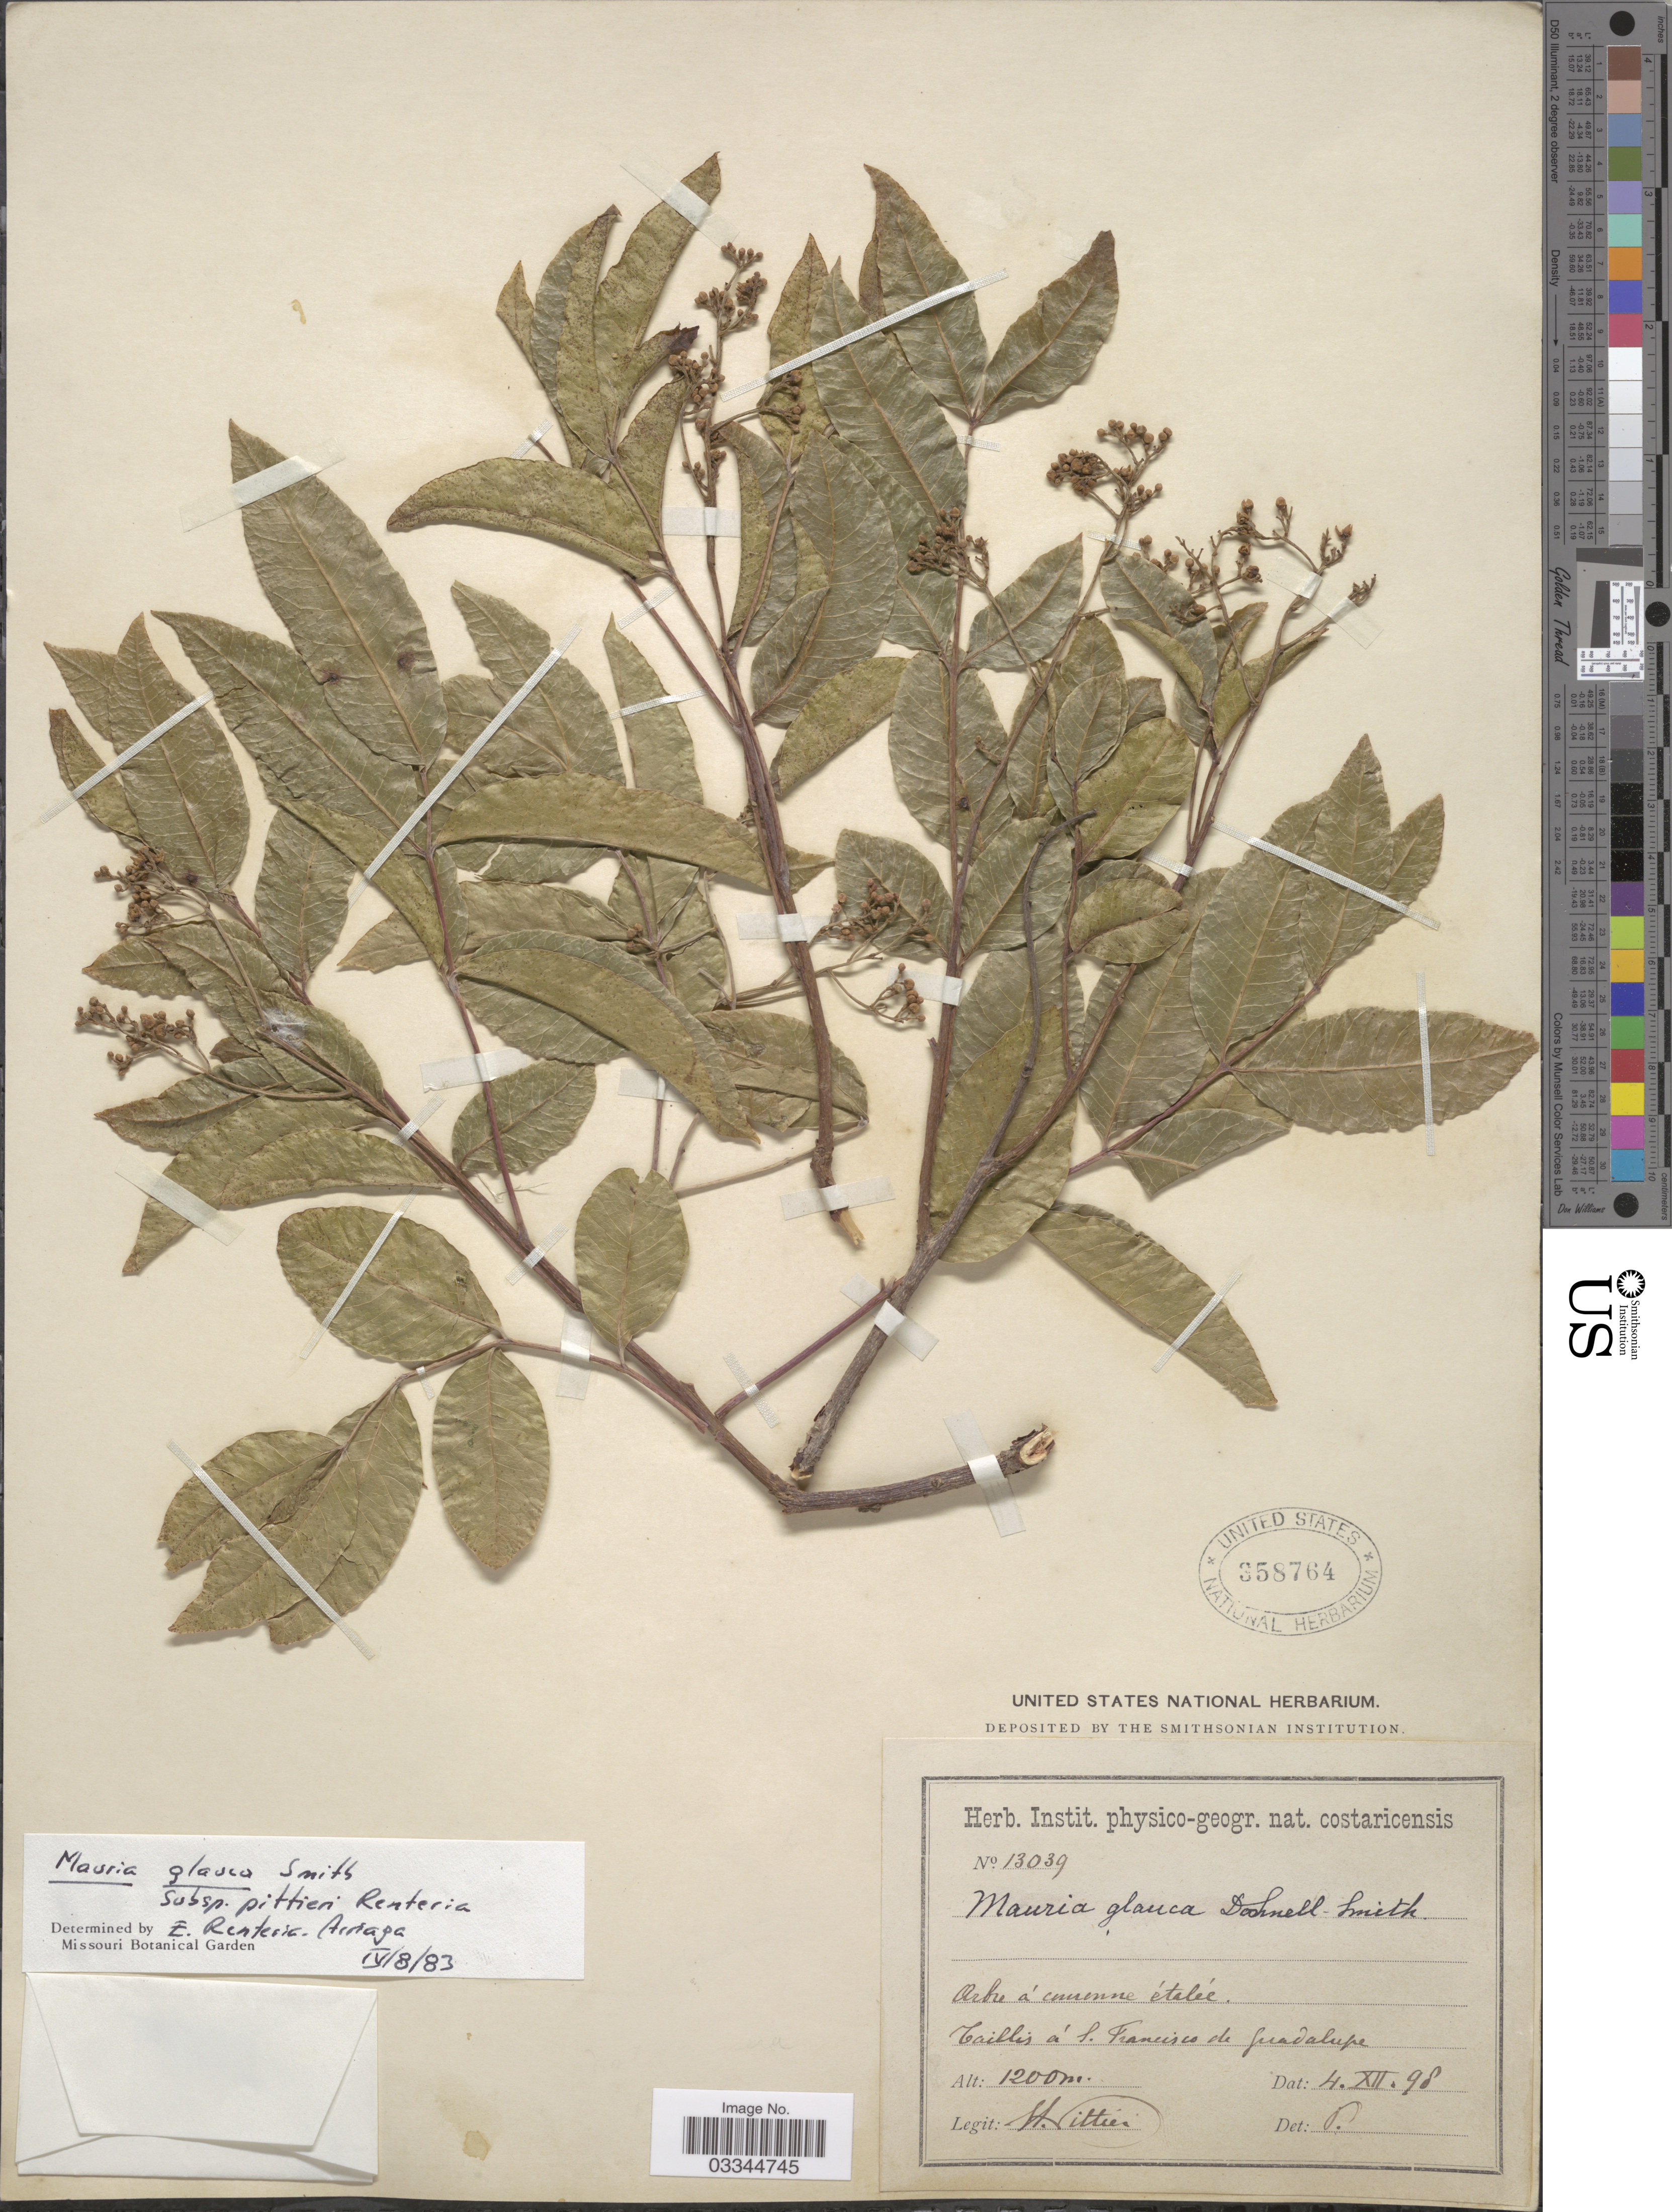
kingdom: Plantae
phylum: Tracheophyta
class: Magnoliopsida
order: Sapindales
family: Anacardiaceae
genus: Mauria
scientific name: Mauria glauca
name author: Donn. Sm.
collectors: H. F. Pittier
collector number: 13039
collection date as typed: Transcribed d/m/y: 4/12/98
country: Costa Rica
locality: Tailles á S. Francisco de Guadalupe.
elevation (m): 1200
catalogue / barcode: US 358764